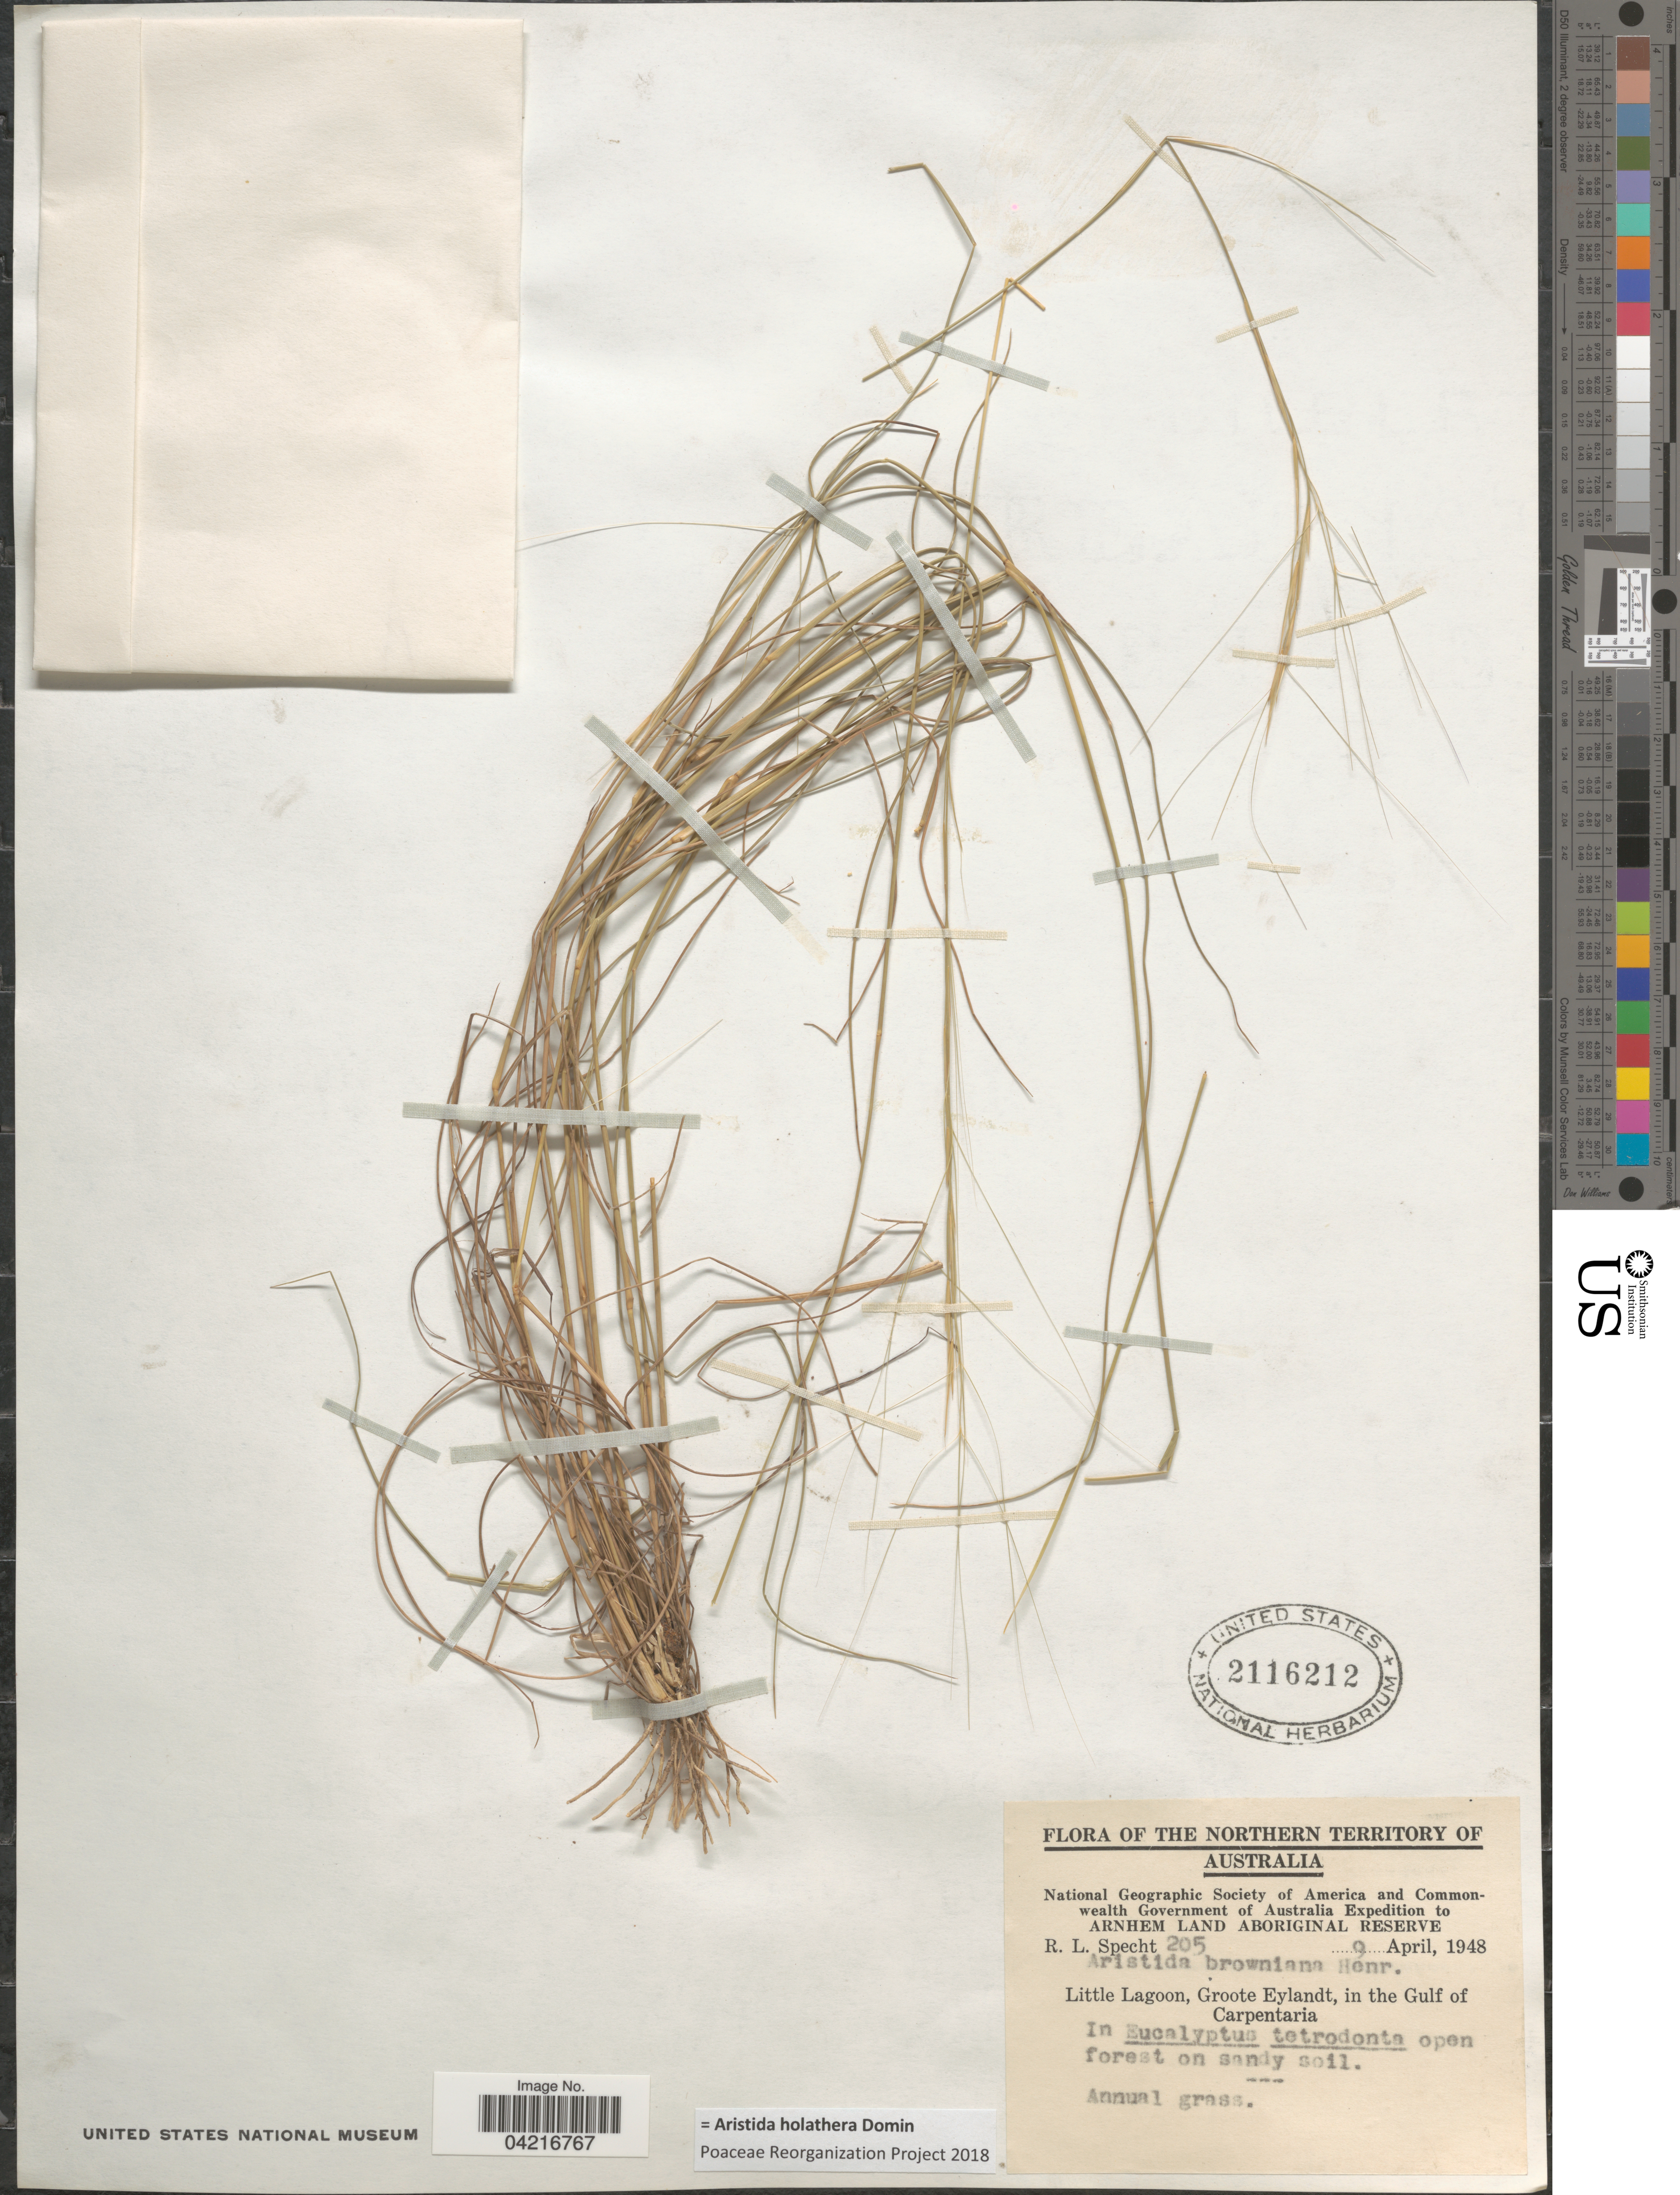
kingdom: Plantae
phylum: Tracheophyta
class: Liliopsida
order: Poales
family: Poaceae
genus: Aristida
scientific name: Aristida holathera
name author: Domin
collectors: R. L. Specht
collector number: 205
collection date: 1948-04-09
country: Australia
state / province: Northern Territory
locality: The Northern Territory of Australia. Australia Expedition to Arnhem Land Aboriginal Reserve. Little Lagoon, Groote Eylandt, in the Gulf of Carpentaria.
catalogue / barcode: US 2116212